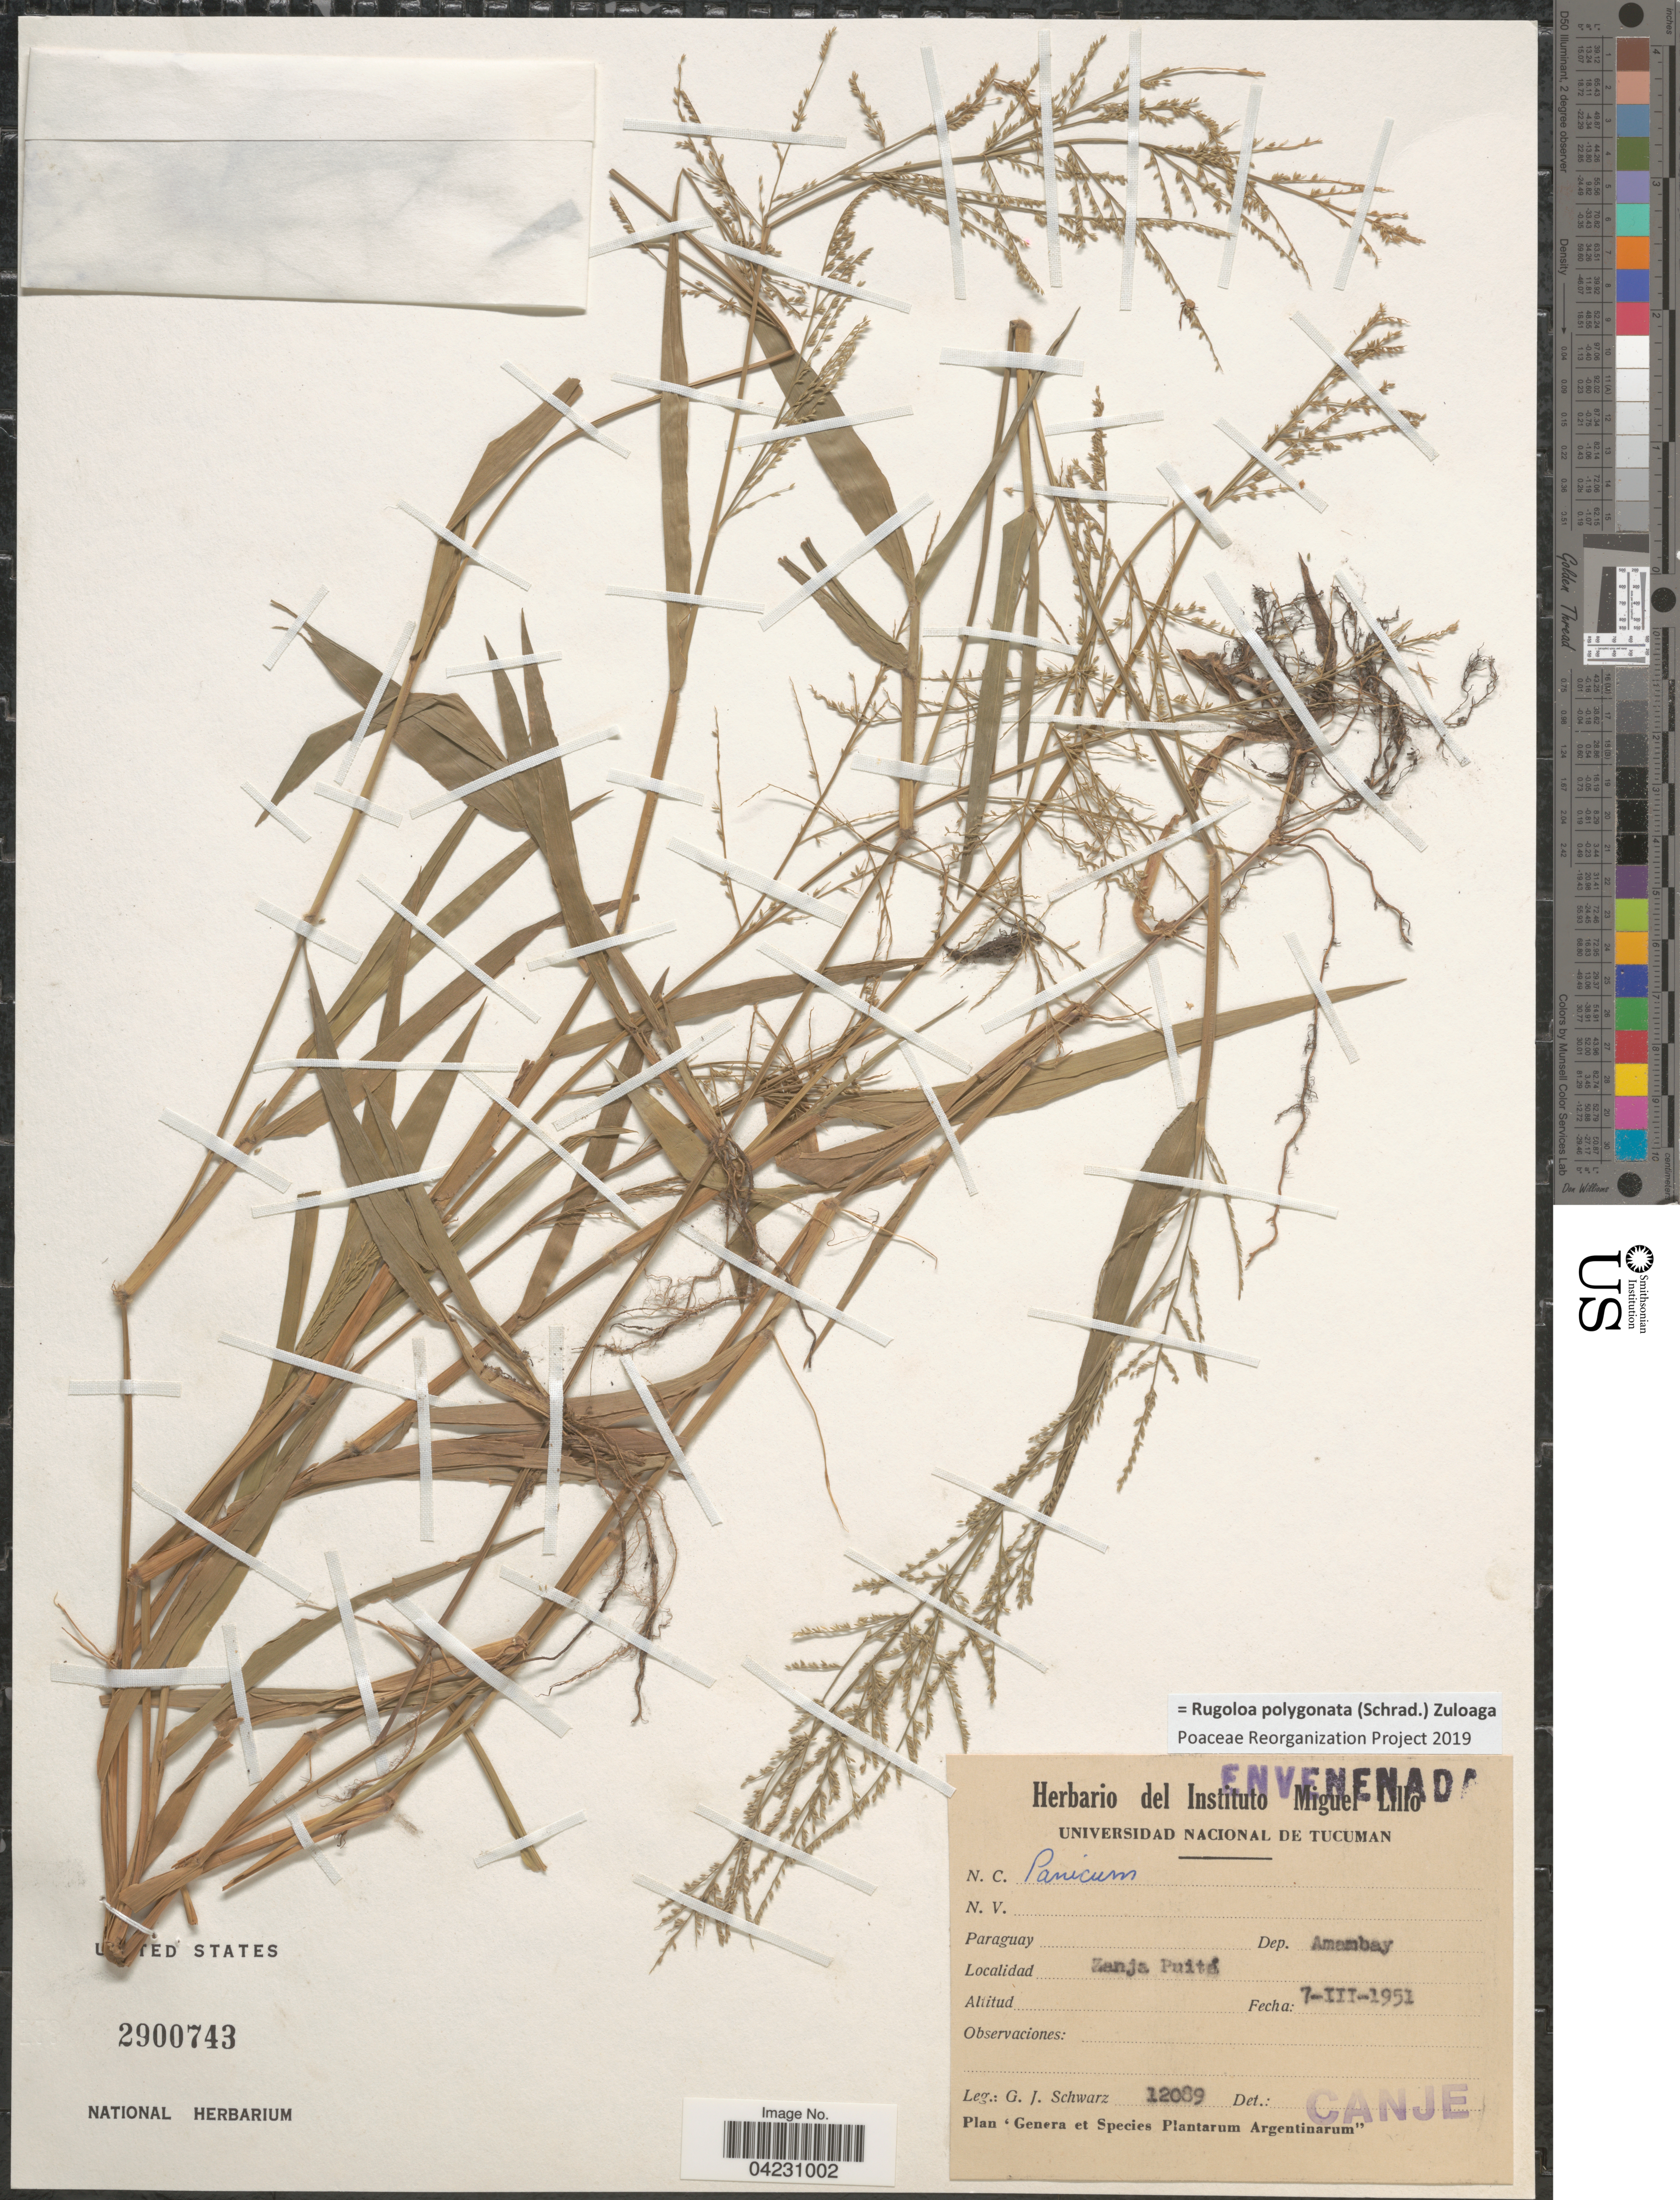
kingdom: Plantae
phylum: Tracheophyta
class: Liliopsida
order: Poales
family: Poaceae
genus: Rugoloa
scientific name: Rugoloa polygonata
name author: (Schrad.) Zuloaga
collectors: G. J. Schwarz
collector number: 12089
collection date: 1951-03-07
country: Paraguay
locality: Dep. Amabay. Zanja Puitá.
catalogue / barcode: US 2900743